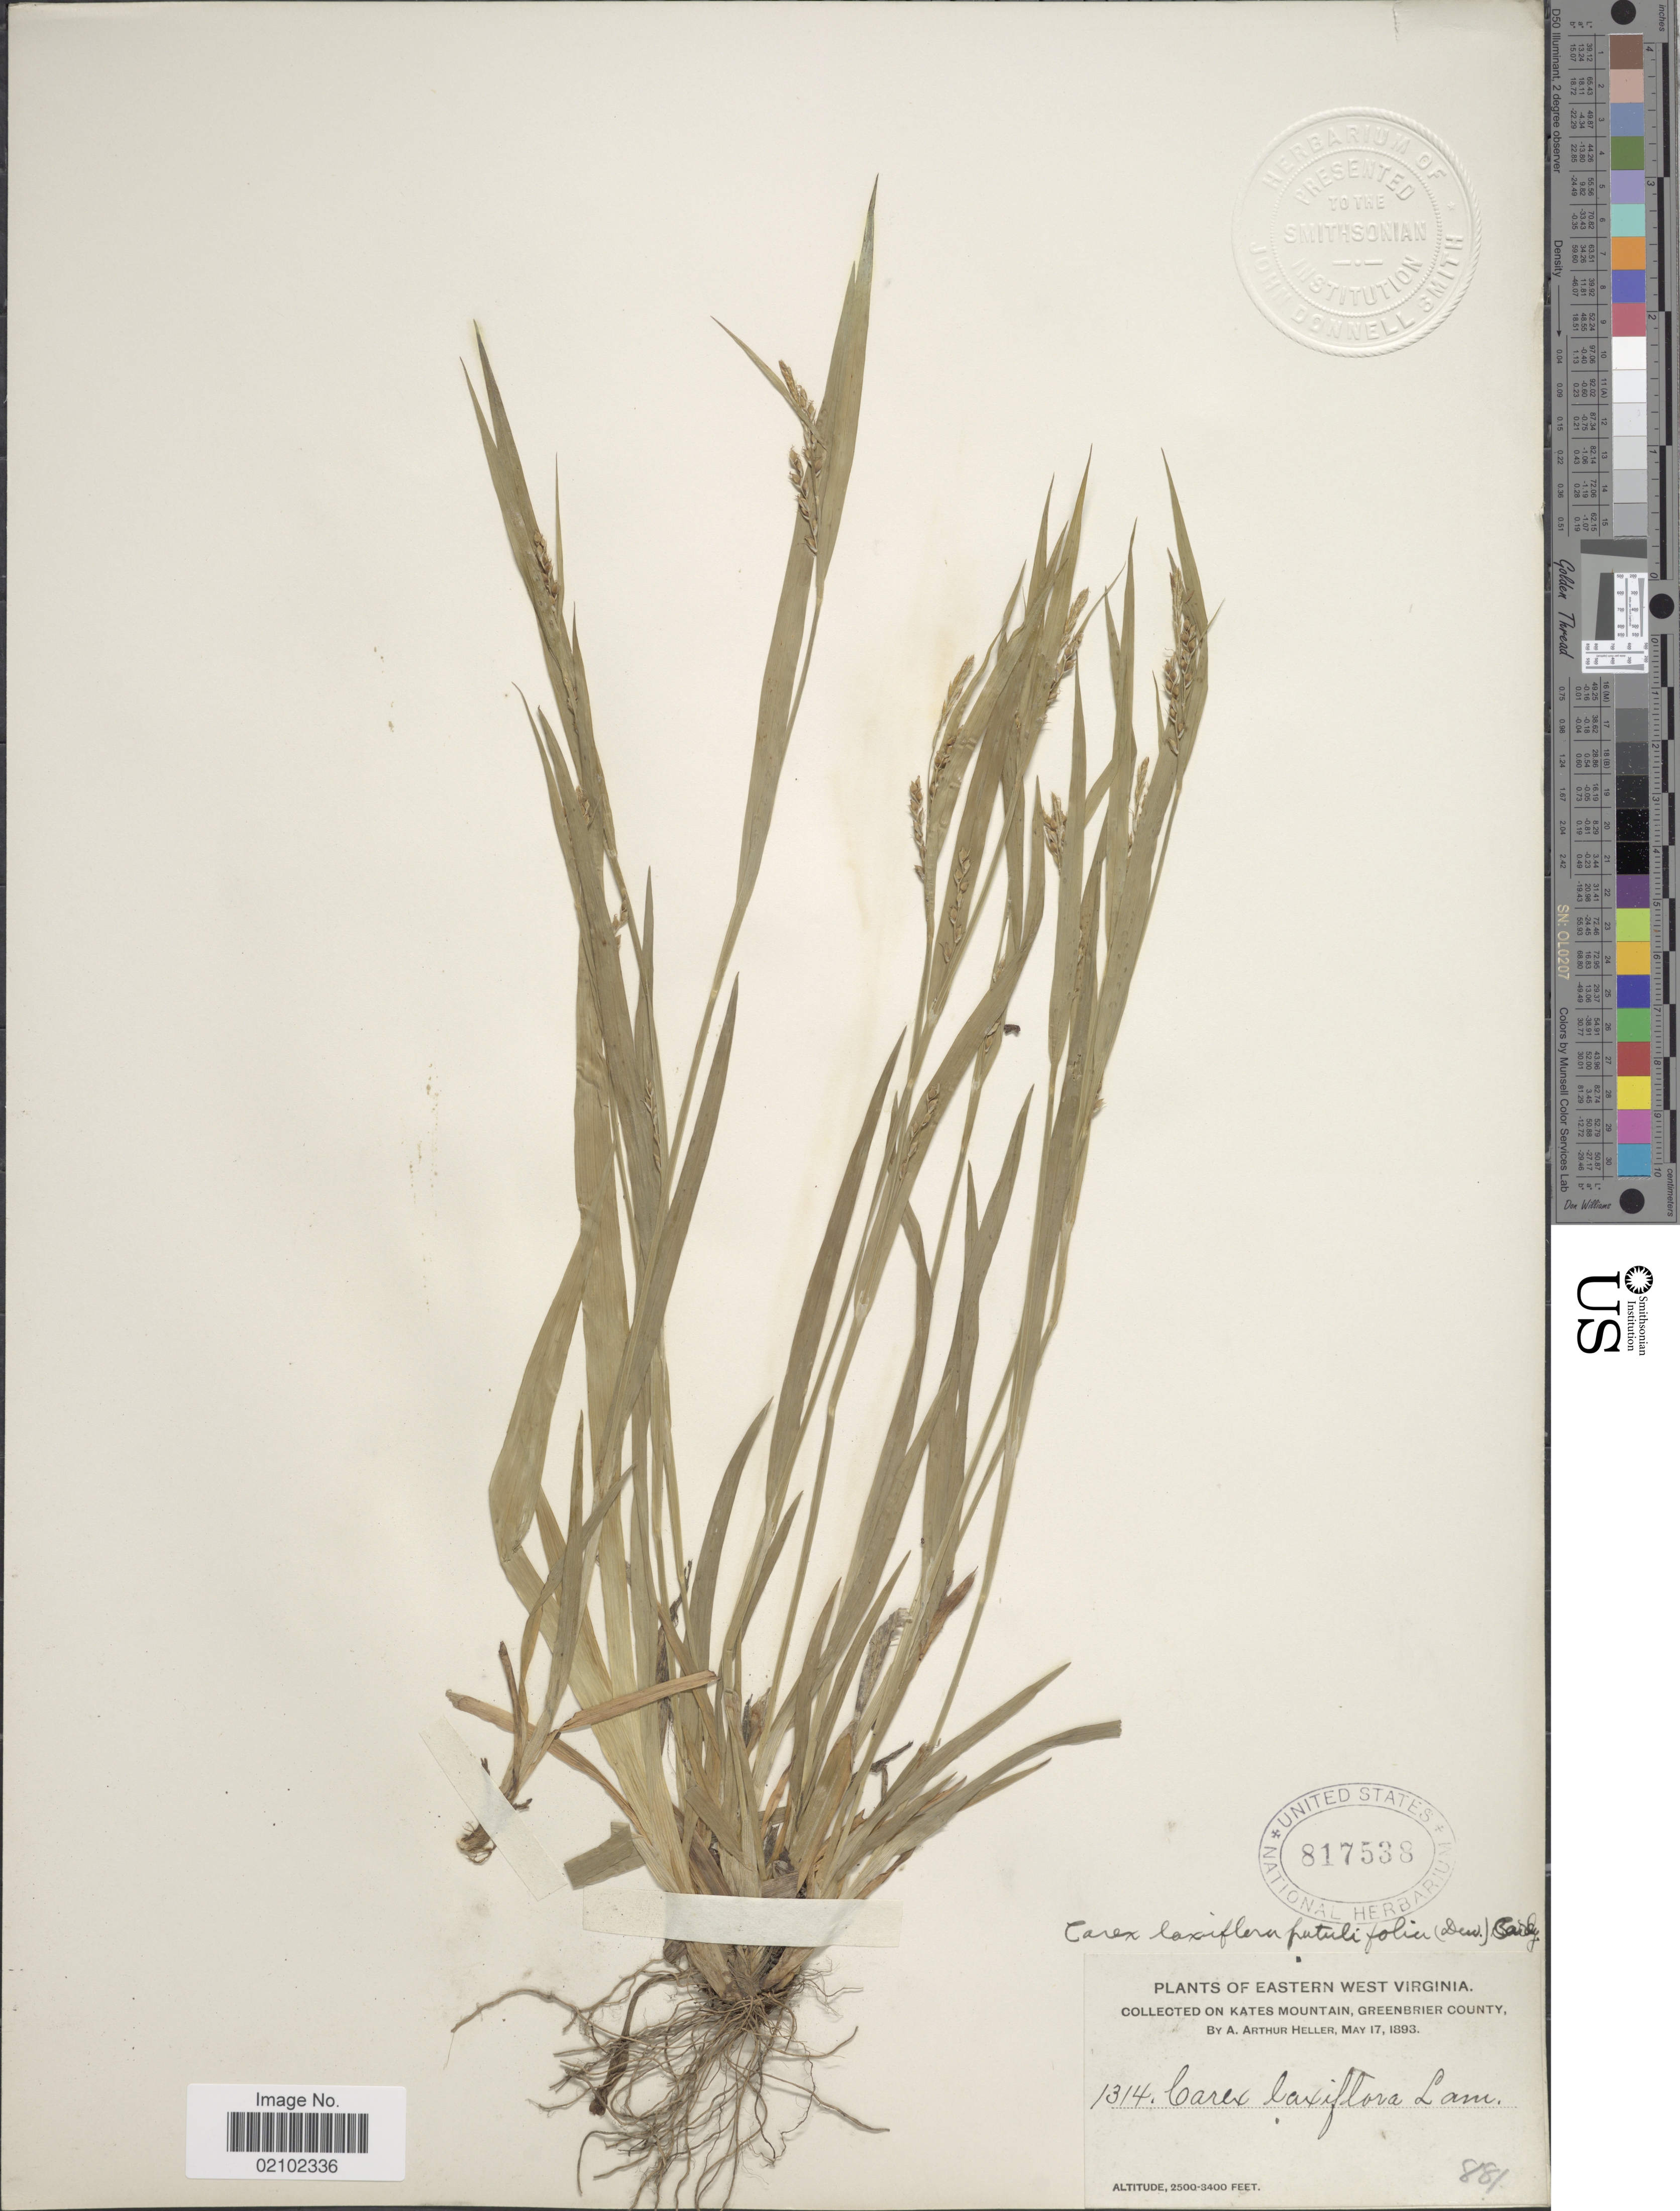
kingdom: Plantae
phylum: Tracheophyta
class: Liliopsida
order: Poales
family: Cyperaceae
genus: Carex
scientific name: Carex laxiflora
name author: Lam.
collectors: A. A. Heller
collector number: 1314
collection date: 1893-05-17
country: United States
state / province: West Virginia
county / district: Greenbrier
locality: Eastern West Virginia, On Kates Mountain, Greenbrier County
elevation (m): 762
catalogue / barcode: US 817538